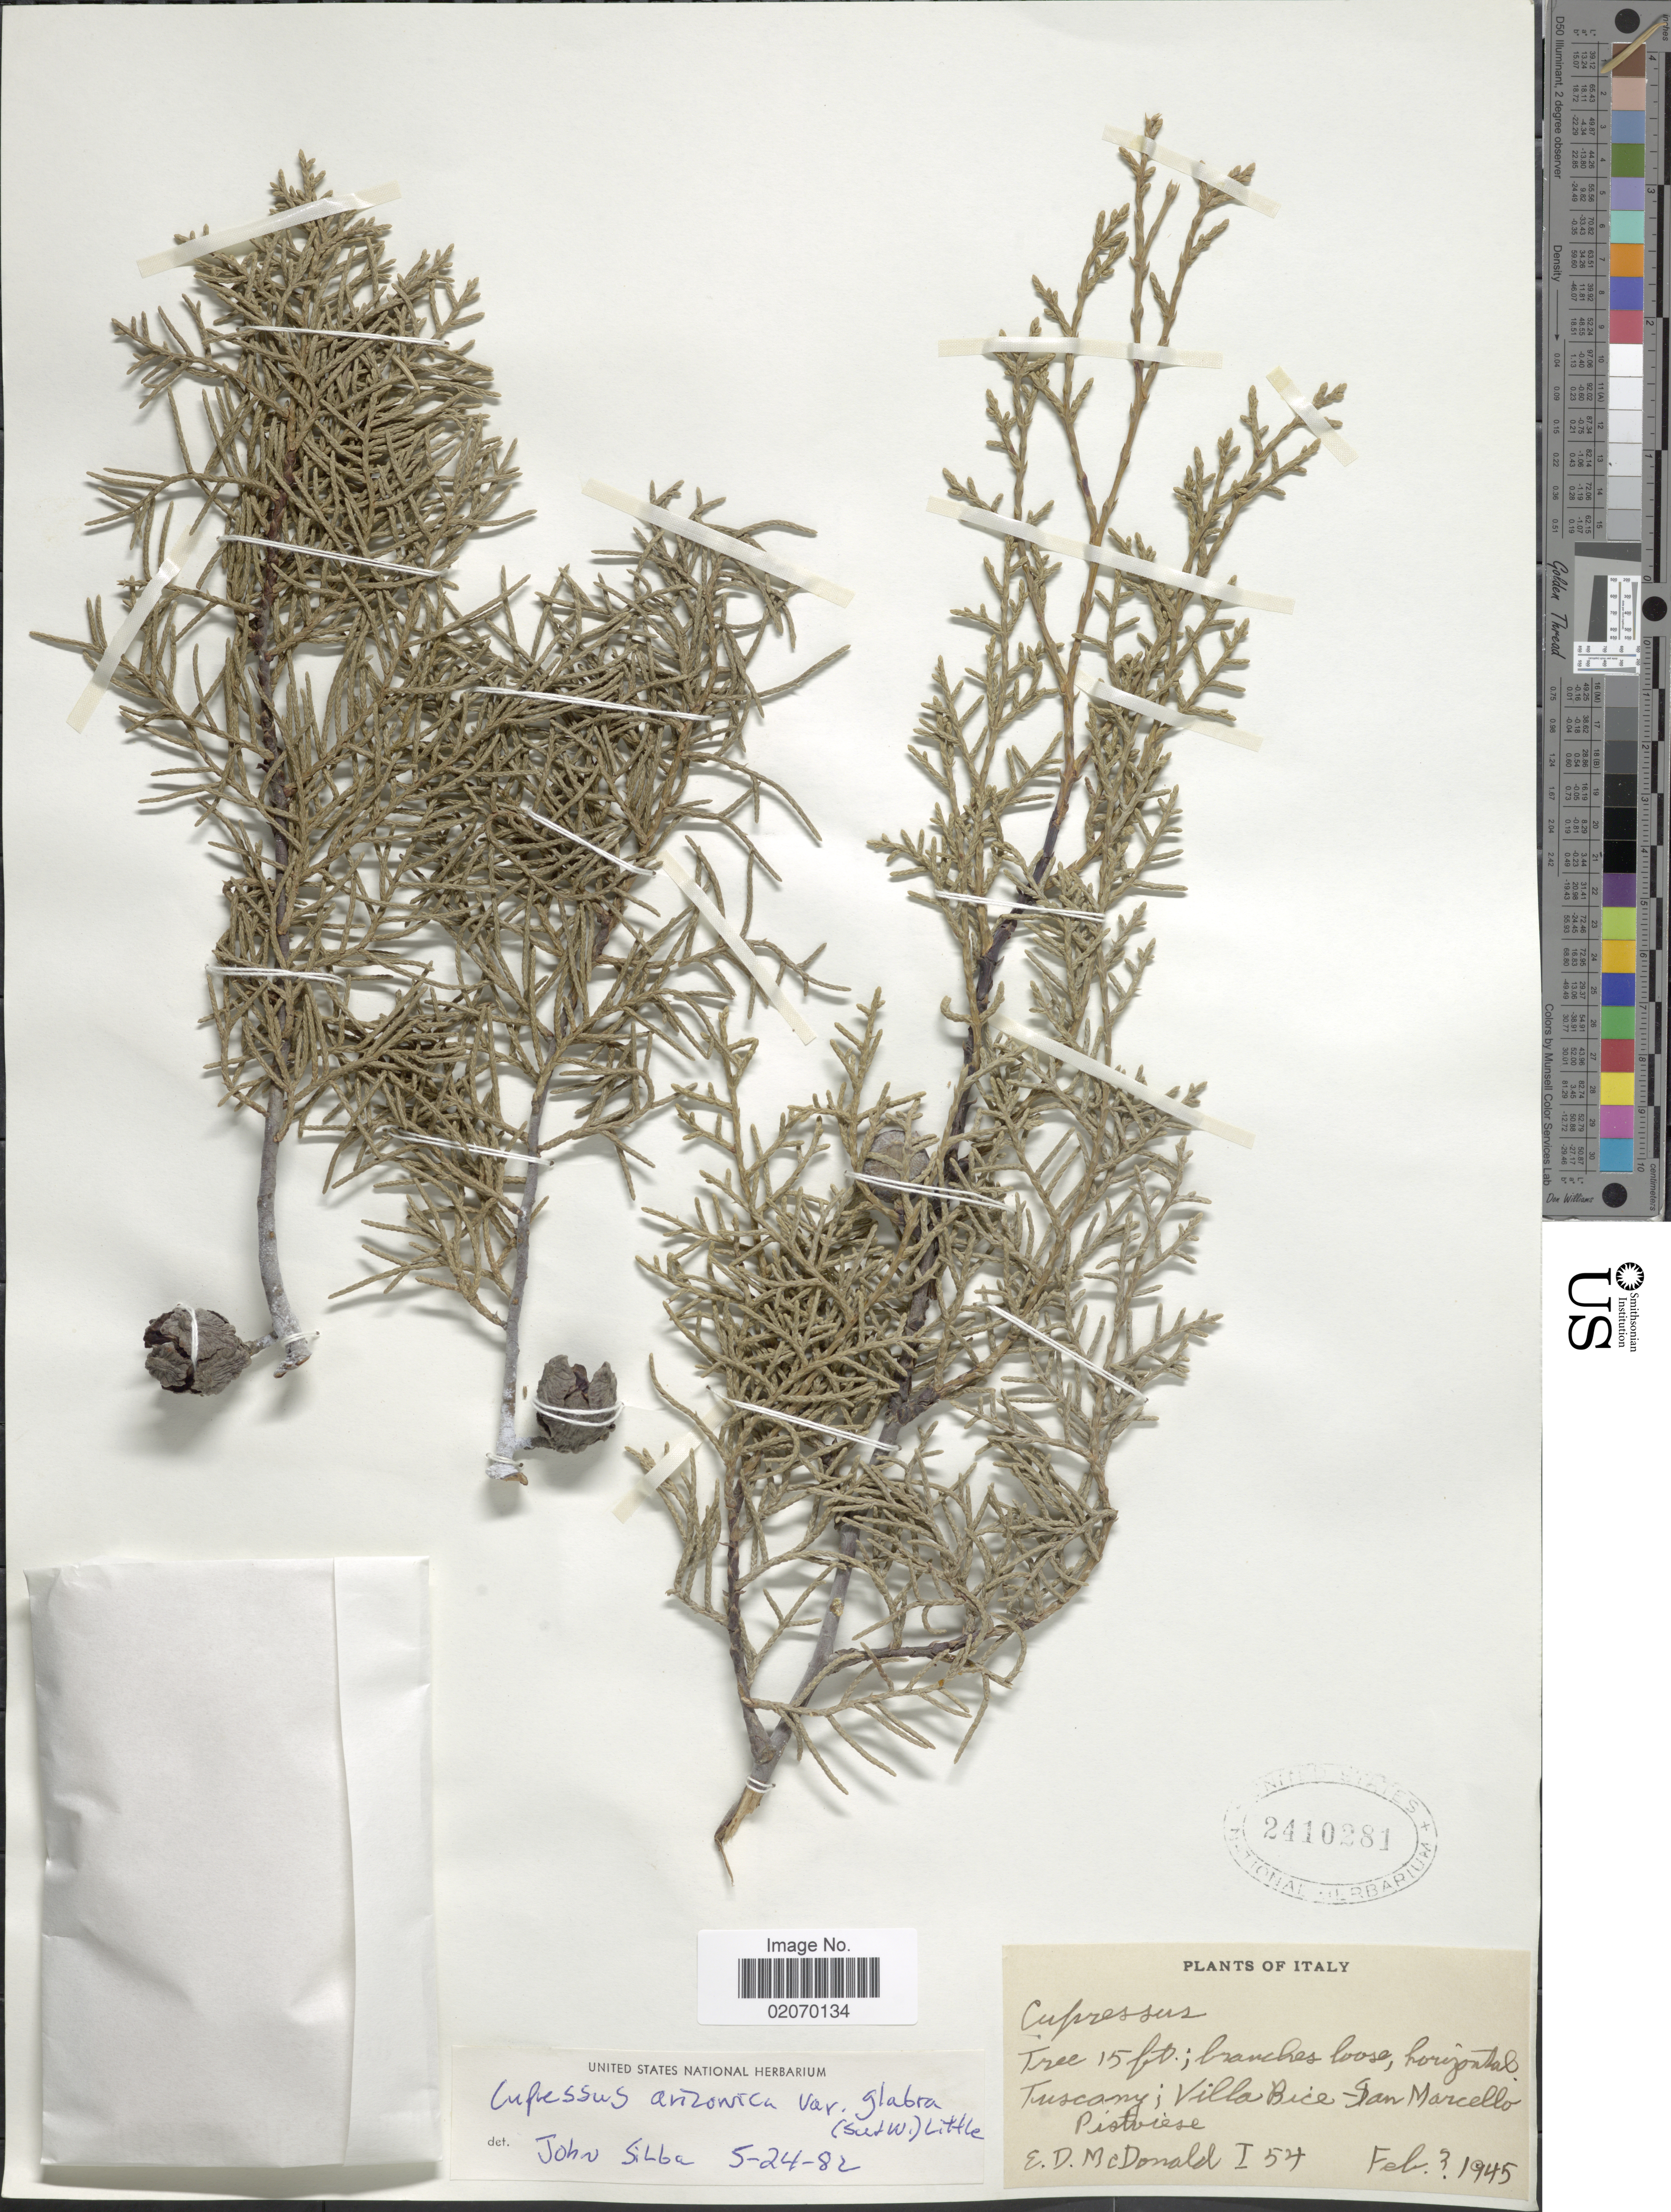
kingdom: Plantae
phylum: Tracheophyta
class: Pinopsida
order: Pinales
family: Cupressaceae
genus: Hesperocyparis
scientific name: Hesperocyparis glabra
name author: (Sudw.) Bartel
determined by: (US) Smithsonian Institution - National Museum of Natural History - Department of Botany (UNITED STATES)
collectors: E. D. McDonald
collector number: I54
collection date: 1945-02-03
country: Italy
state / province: Tuscany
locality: Villa Bice - San Marcello Pistoiese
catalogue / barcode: US 2410281